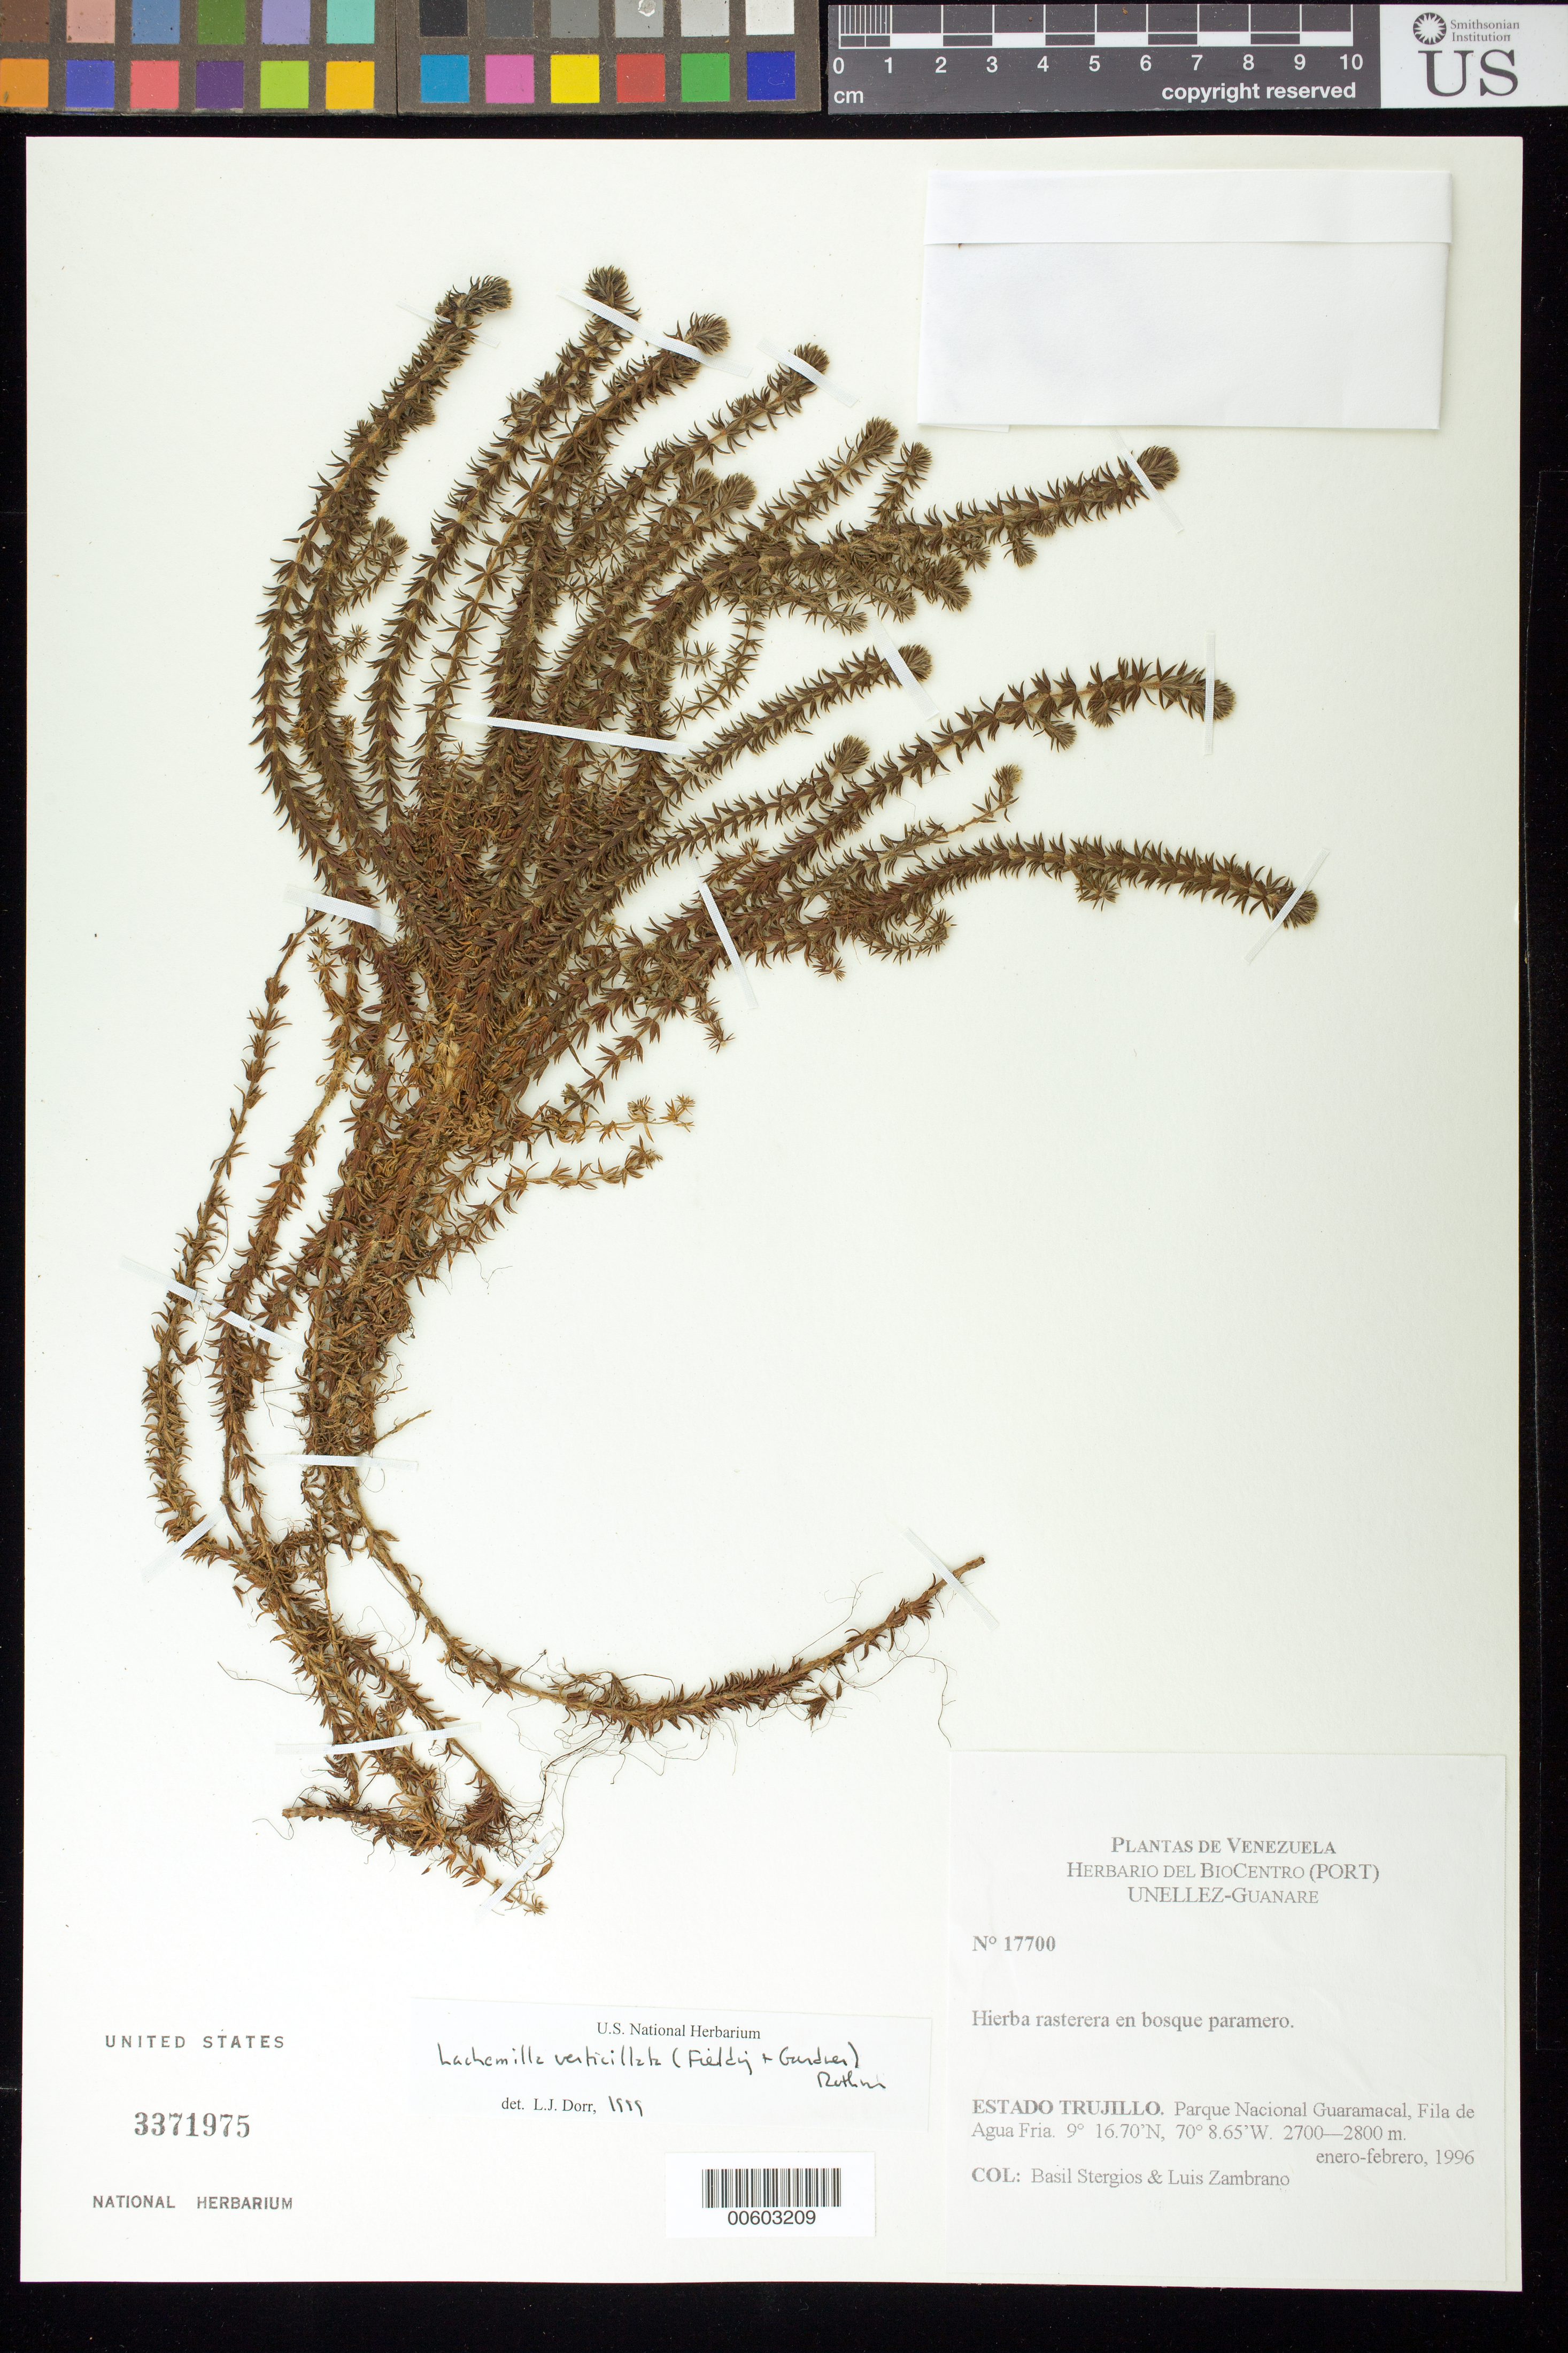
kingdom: Plantae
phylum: Tracheophyta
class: Magnoliopsida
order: Rosales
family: Rosaceae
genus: Alchemilla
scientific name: Alchemilla verticillata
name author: Fielding & Gardner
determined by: Dorr, L. J., (BOT), Smithsonian Institution - National Museum of Natural History (UNITED STATES)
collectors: B. G. Stergios & L. Zambrano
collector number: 17700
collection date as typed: Jan 1996 to -- Feb 1996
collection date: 1996-01/1996-02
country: Venezuela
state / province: Trujillo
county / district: Boconó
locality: Parque Nacional Guaramacal, Fila de Agua Fria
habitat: Bosque paramero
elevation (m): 2700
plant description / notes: CTES, PORT, US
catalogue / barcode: US 3371975